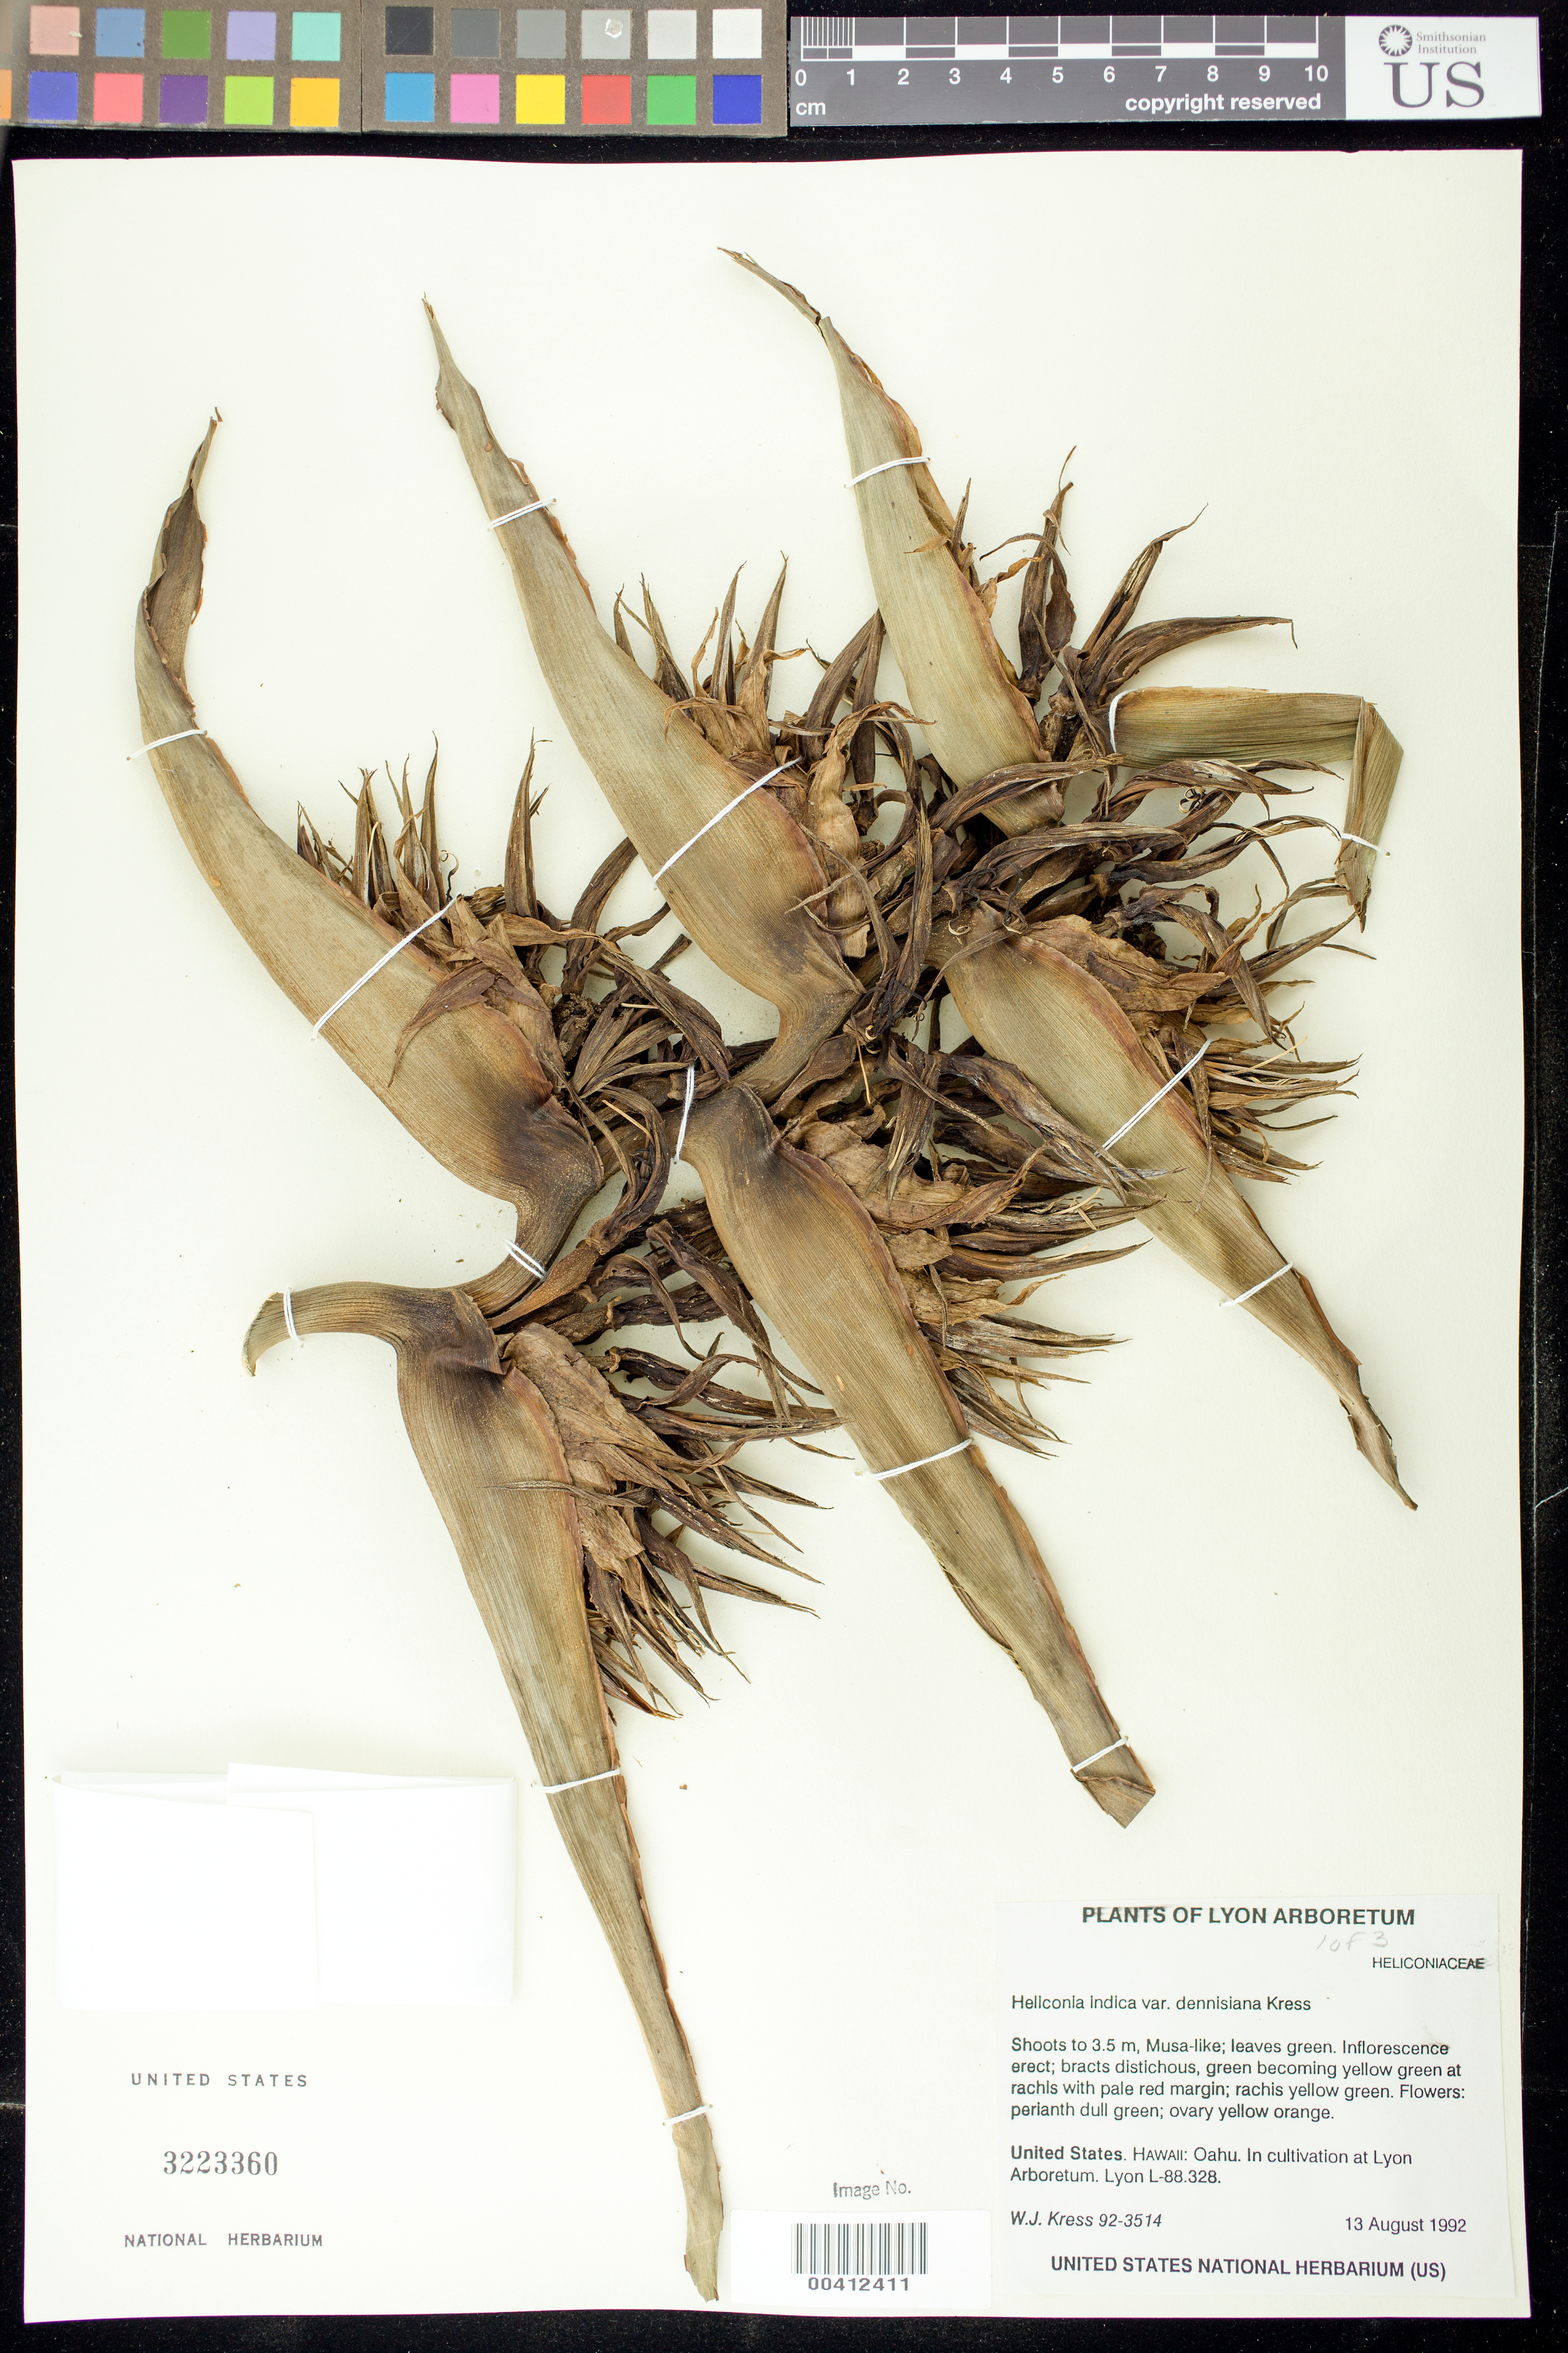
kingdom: Plantae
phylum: Tracheophyta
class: Liliopsida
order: Zingiberales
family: Heliconiaceae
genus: Heliconia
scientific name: Heliconia indica var. dennisiana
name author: W.J. Kress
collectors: W. J. Kress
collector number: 92-3514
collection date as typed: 13 Aug 1992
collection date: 1992-08-13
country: United States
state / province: Hawaii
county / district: Honolulu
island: Oahu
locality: Lyon arboretum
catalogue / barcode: US 3223360